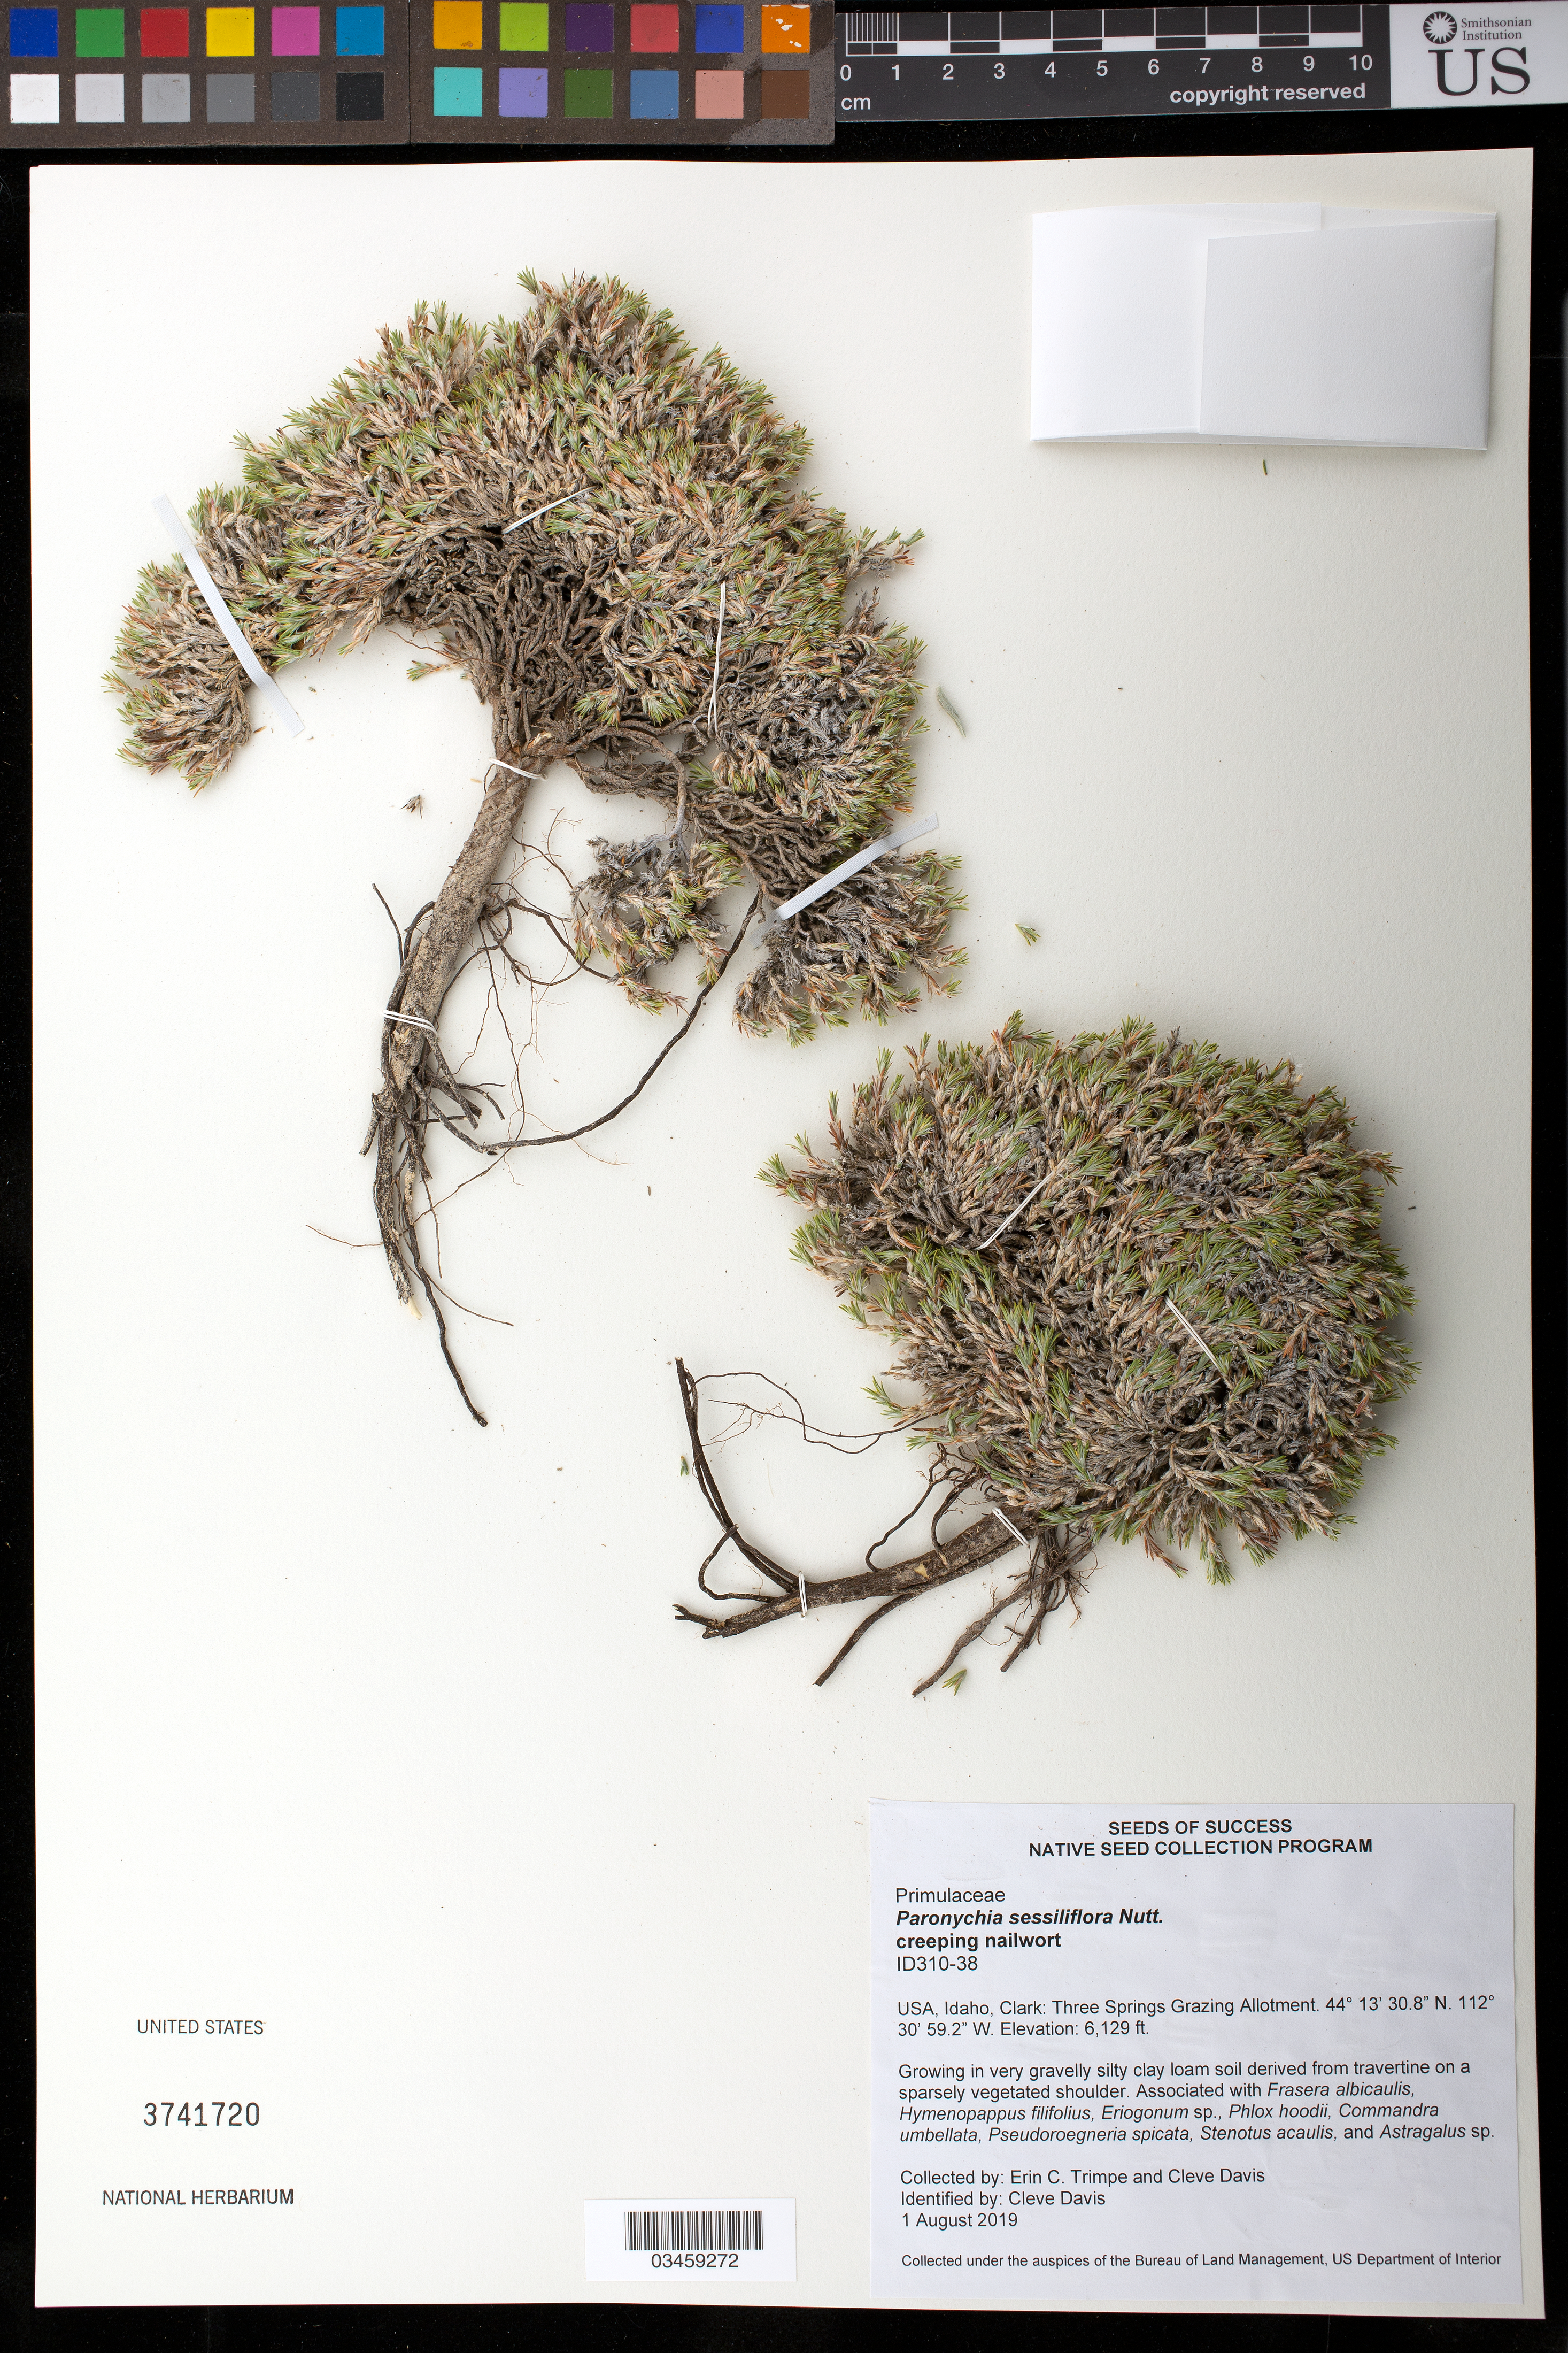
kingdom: Plantae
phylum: Tracheophyta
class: Magnoliopsida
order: Caryophyllales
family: Caryophyllaceae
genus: Paronychia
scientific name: Paronychia sessiliflora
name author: Nutt.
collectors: E. Trimpe & C. Davis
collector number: ID310-38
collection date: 2019-08-01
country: United States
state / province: Idaho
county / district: Clark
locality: Three Springs Grazing Allotment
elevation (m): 1868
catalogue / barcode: US 3741720